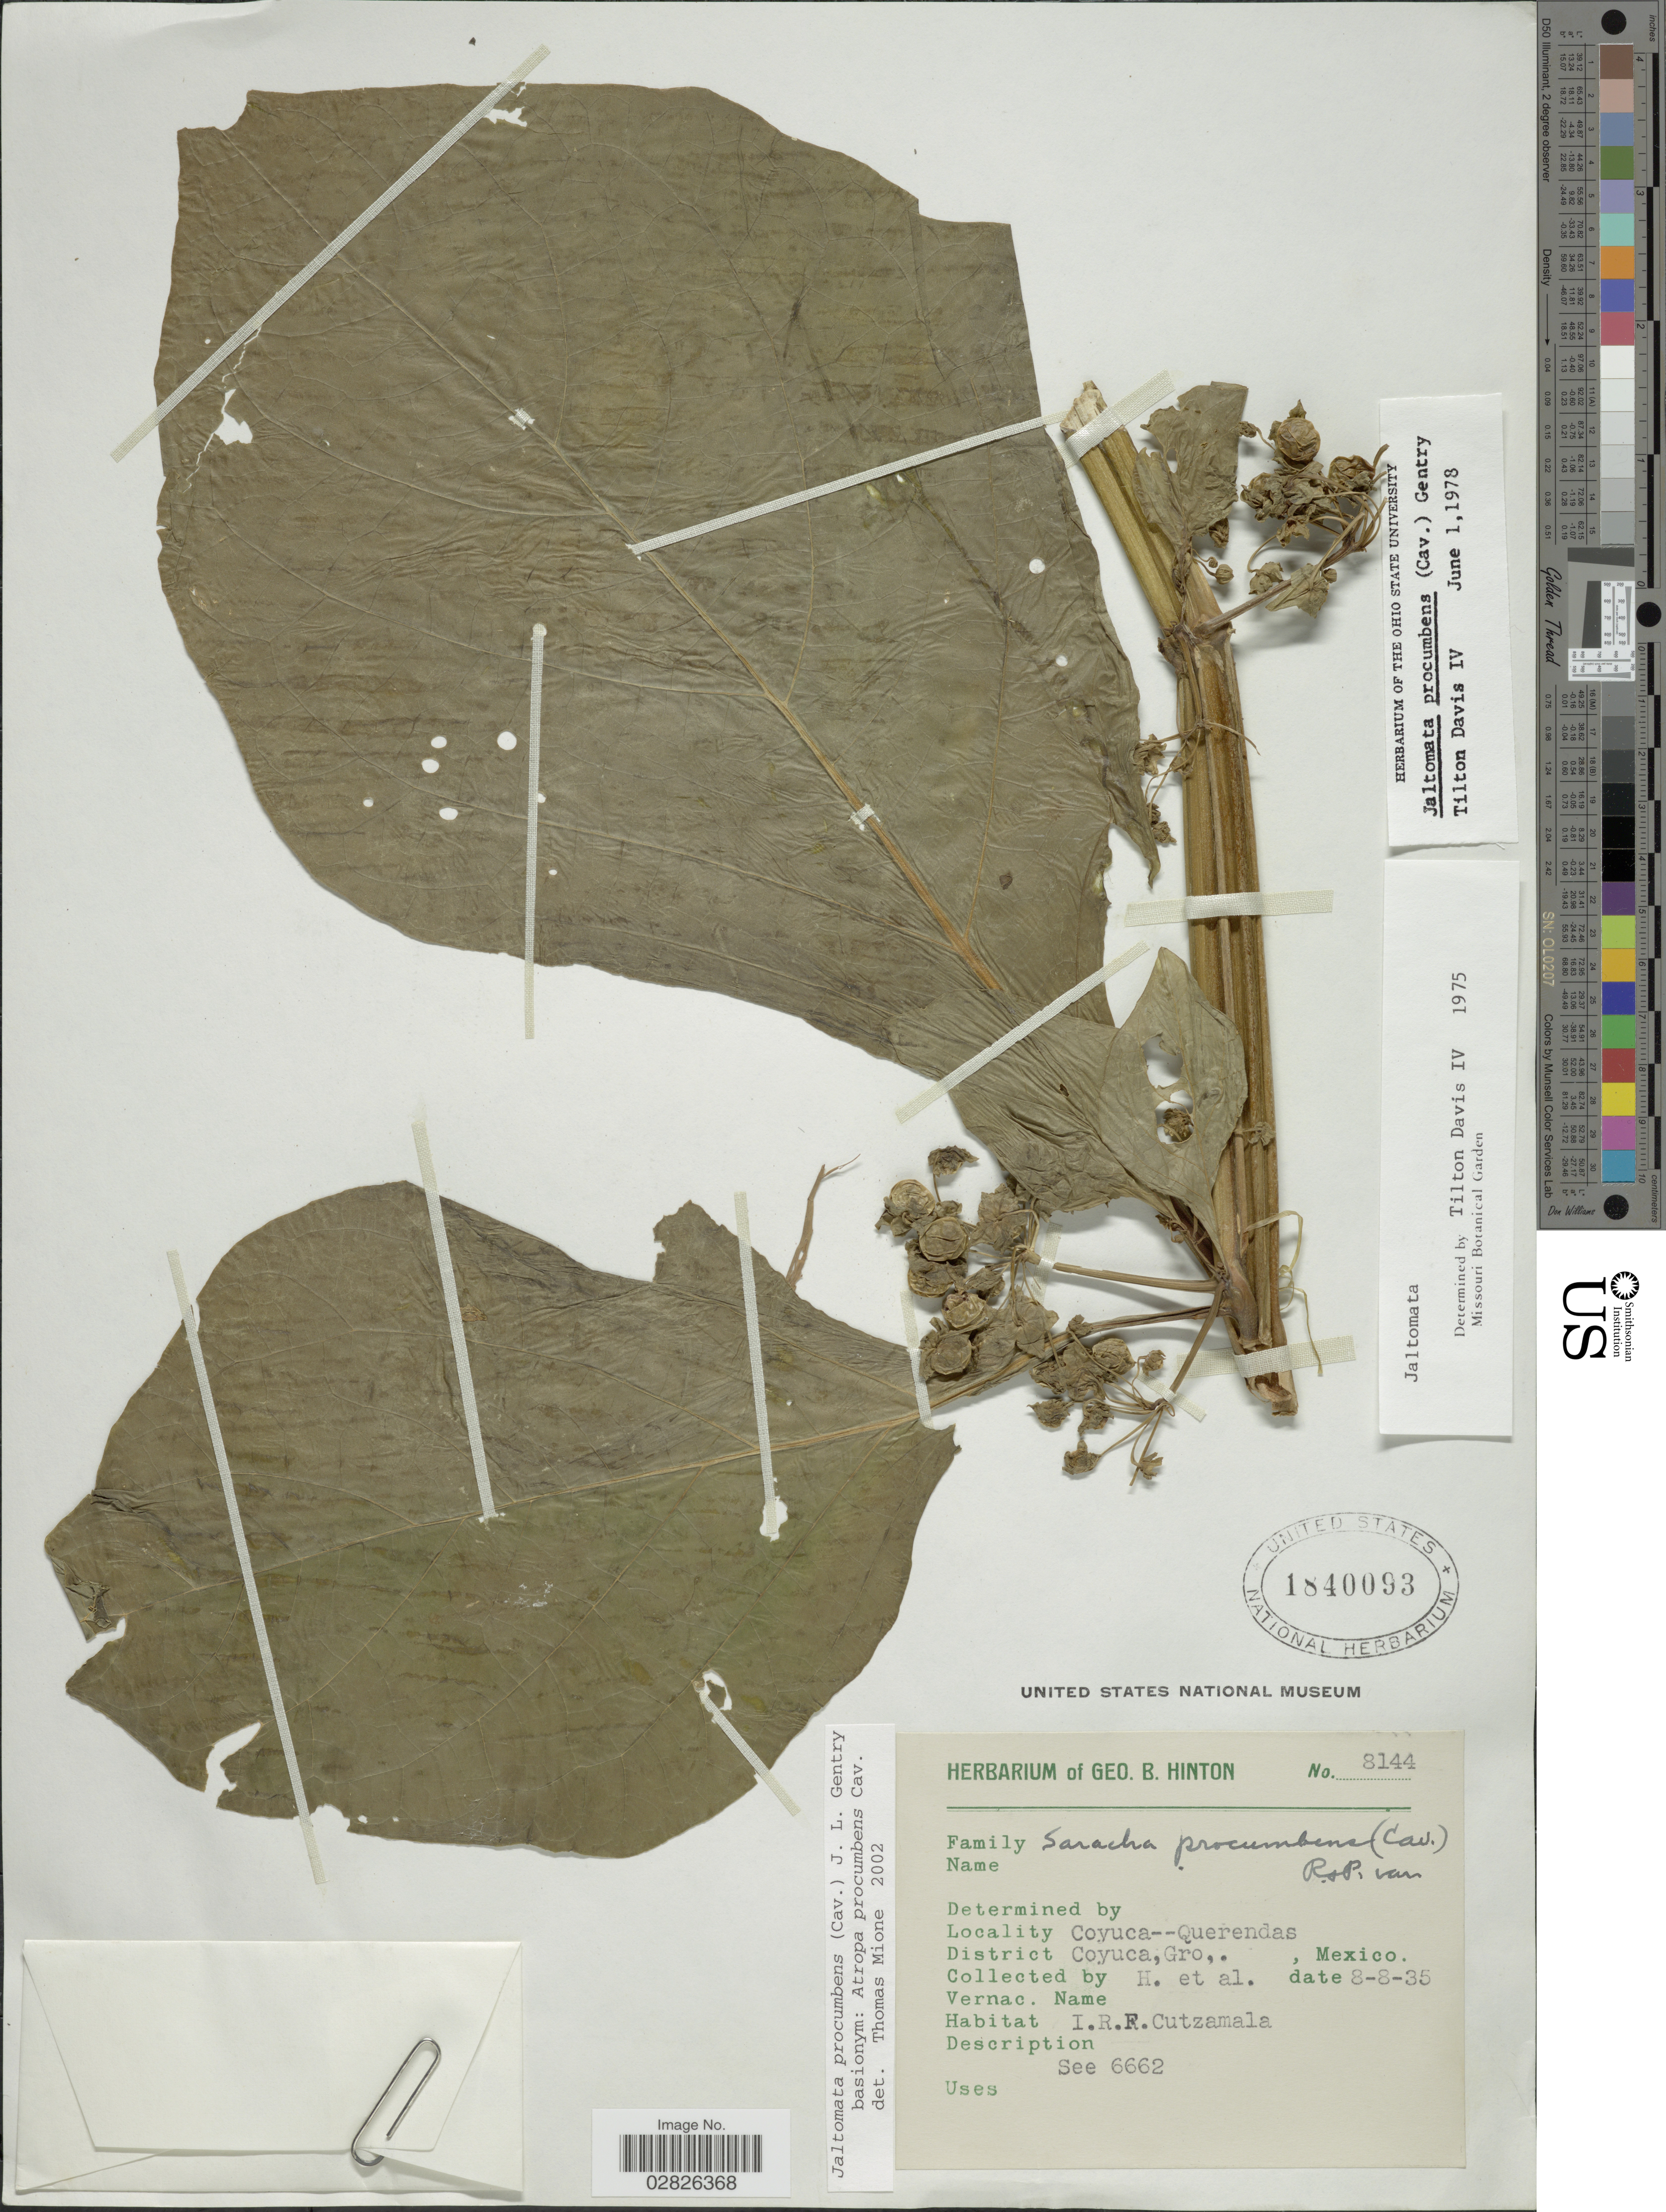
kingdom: Plantae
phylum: Tracheophyta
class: Magnoliopsida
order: Solanales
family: Solanaceae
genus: Jaltomata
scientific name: Jaltomata procumbens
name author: (Cav.) J.L. Gentry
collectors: G. B. Hinton & et al.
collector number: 8144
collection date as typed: Transcribed d/m/y: 8/8/35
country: Mexico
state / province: Guerrero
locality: Coyuca--Querendas. District Coyuca.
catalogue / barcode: US 1840093